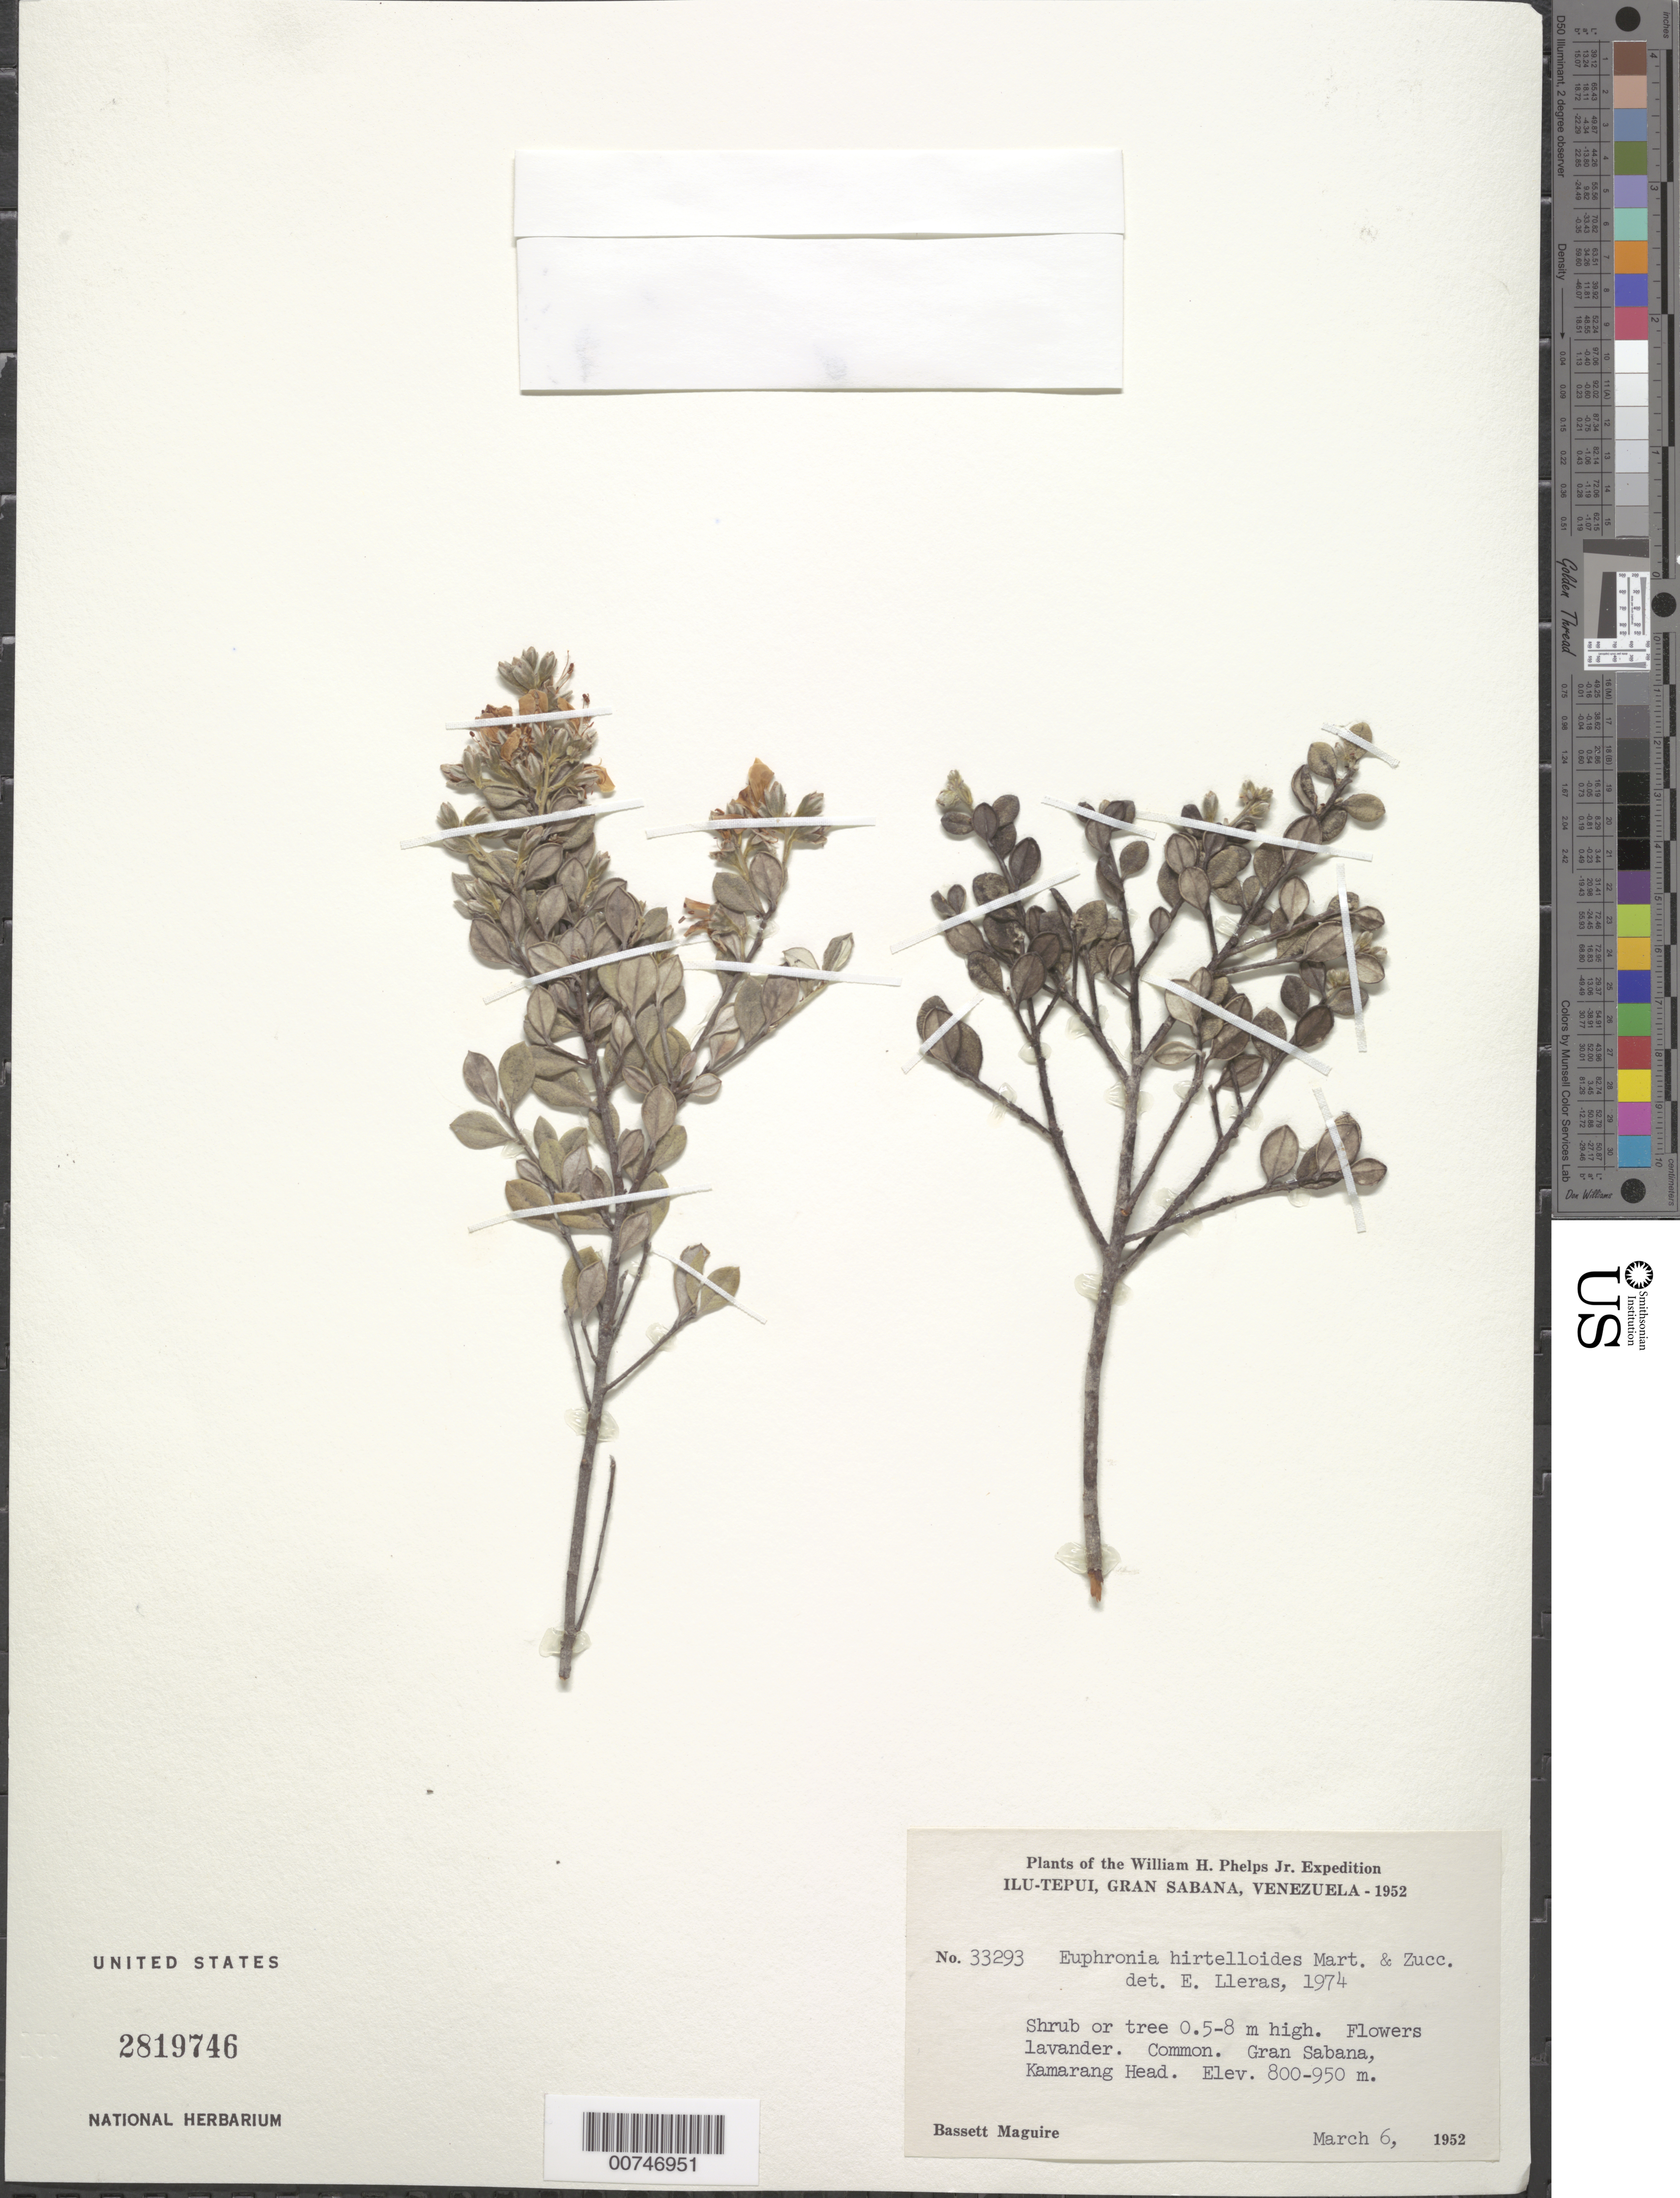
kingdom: Plantae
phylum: Tracheophyta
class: Magnoliopsida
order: Malpighiales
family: Euphroniaceae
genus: Euphronia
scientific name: Euphronia guianensis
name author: (R.H. Schomb.) Hallier f.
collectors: B. Maguire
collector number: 33293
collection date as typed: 6-Mar-52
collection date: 1952-03-06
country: Venezuela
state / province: Bolívar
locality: Gran Sabana, Ilu-tepuí, Kamarang headwaters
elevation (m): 800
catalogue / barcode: US 2819746